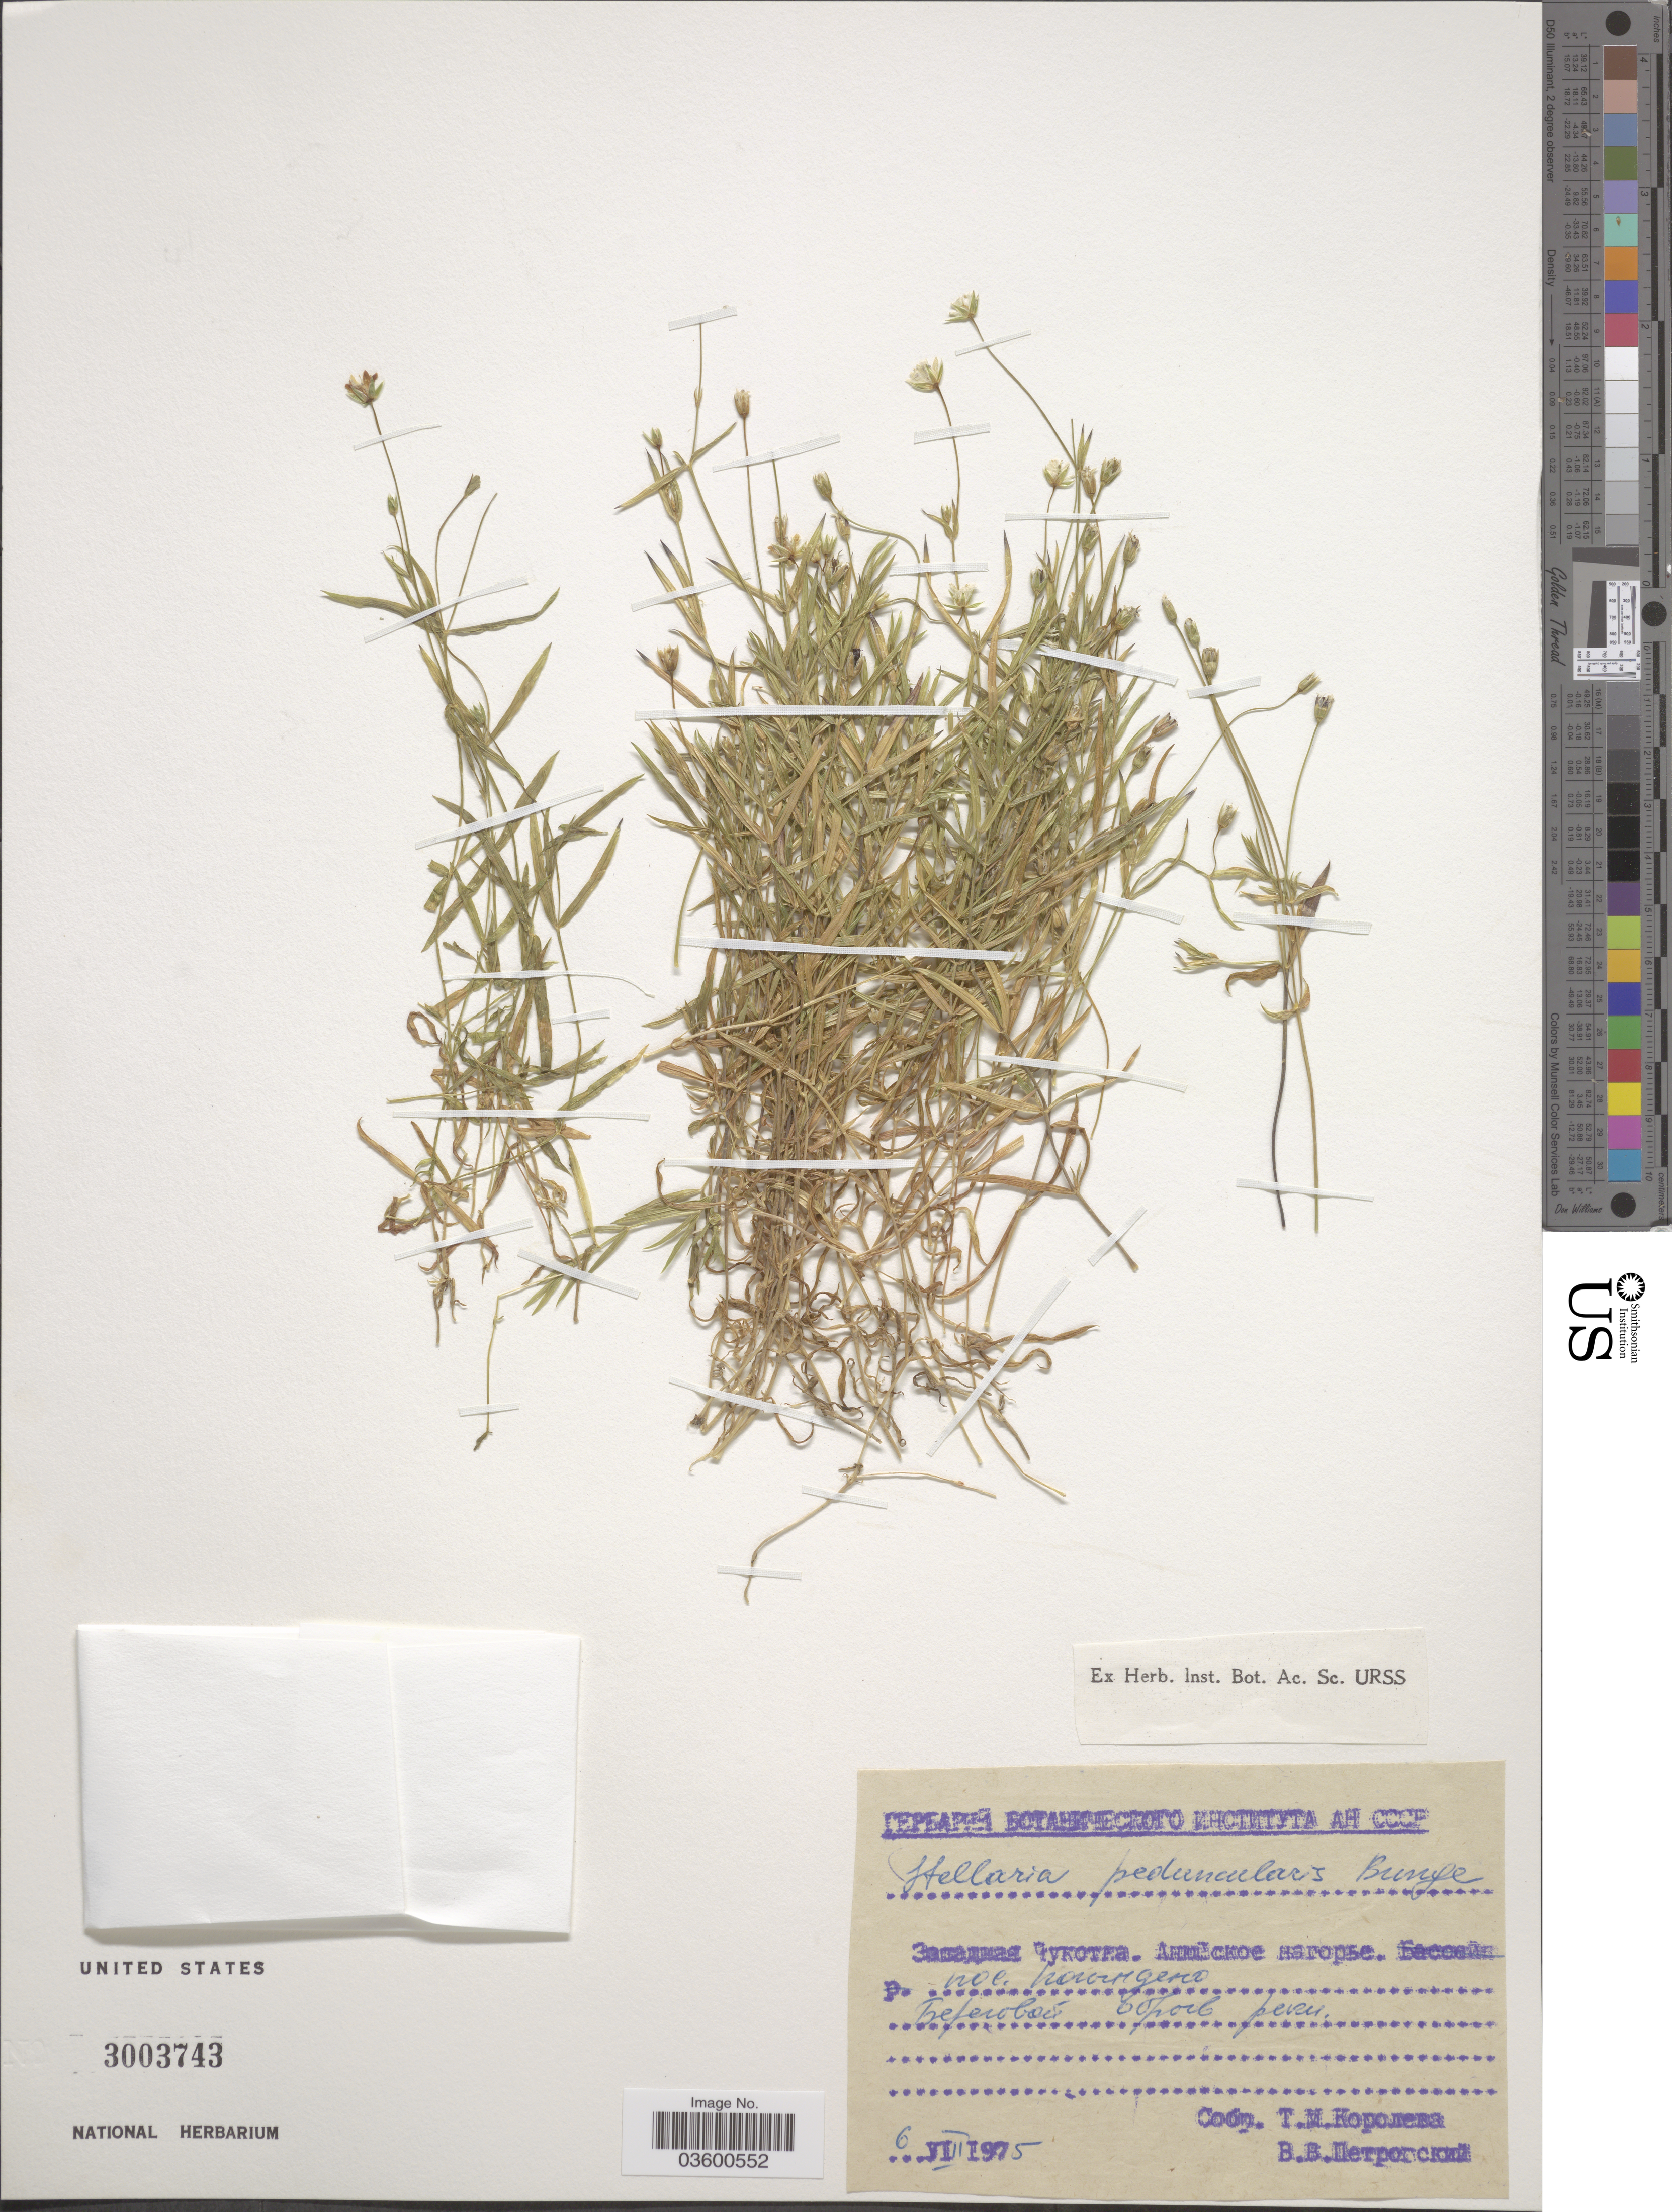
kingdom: Plantae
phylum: Tracheophyta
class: Magnoliopsida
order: Caryophyllales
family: Caryophyllaceae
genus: Stellaria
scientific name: Stellaria peduncularis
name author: Bunge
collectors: T. Koroleva & V. Petrovskiy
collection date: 1975-08-06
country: Russian Federation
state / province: Chukotka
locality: Anyuyskoe Nagorye.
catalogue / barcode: US 3003743